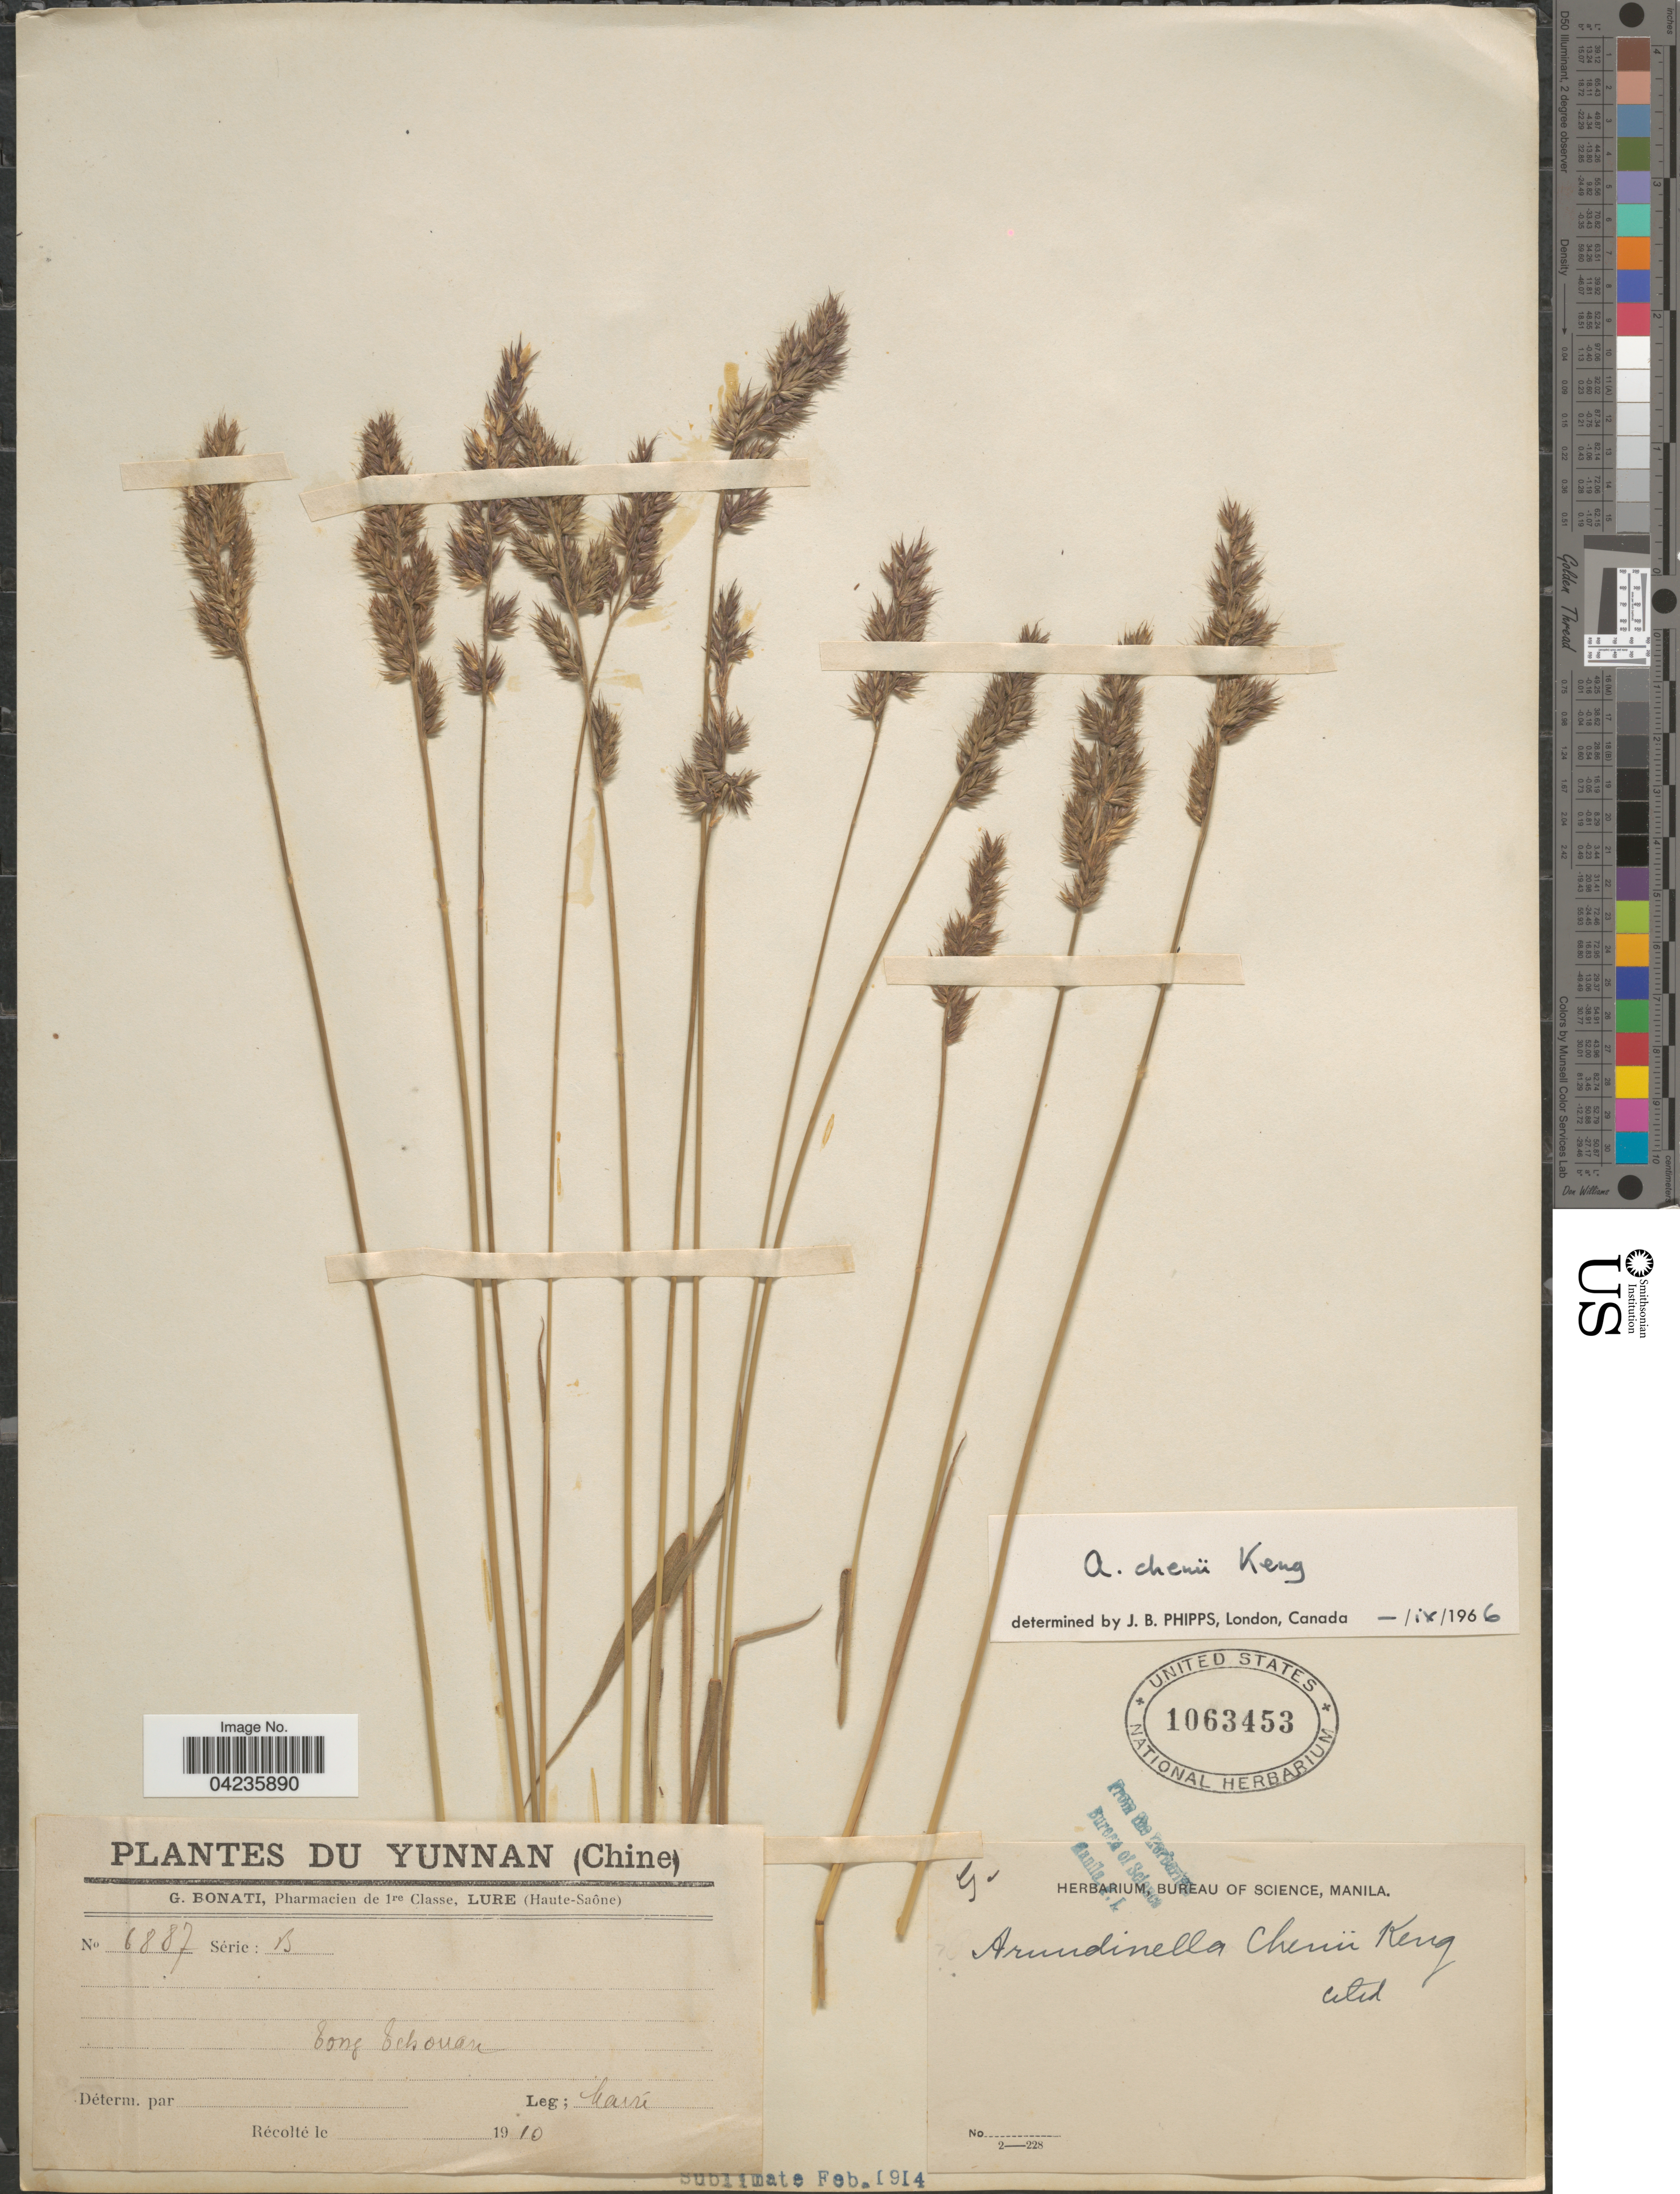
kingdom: Plantae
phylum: Tracheophyta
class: Liliopsida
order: Poales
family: Poaceae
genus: Arundinella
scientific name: Arundinella hookeri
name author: Munro ex Keng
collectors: Maire, --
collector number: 6887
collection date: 1910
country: China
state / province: Yunnan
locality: (Chine). Tong Schouan.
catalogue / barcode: US 1063453